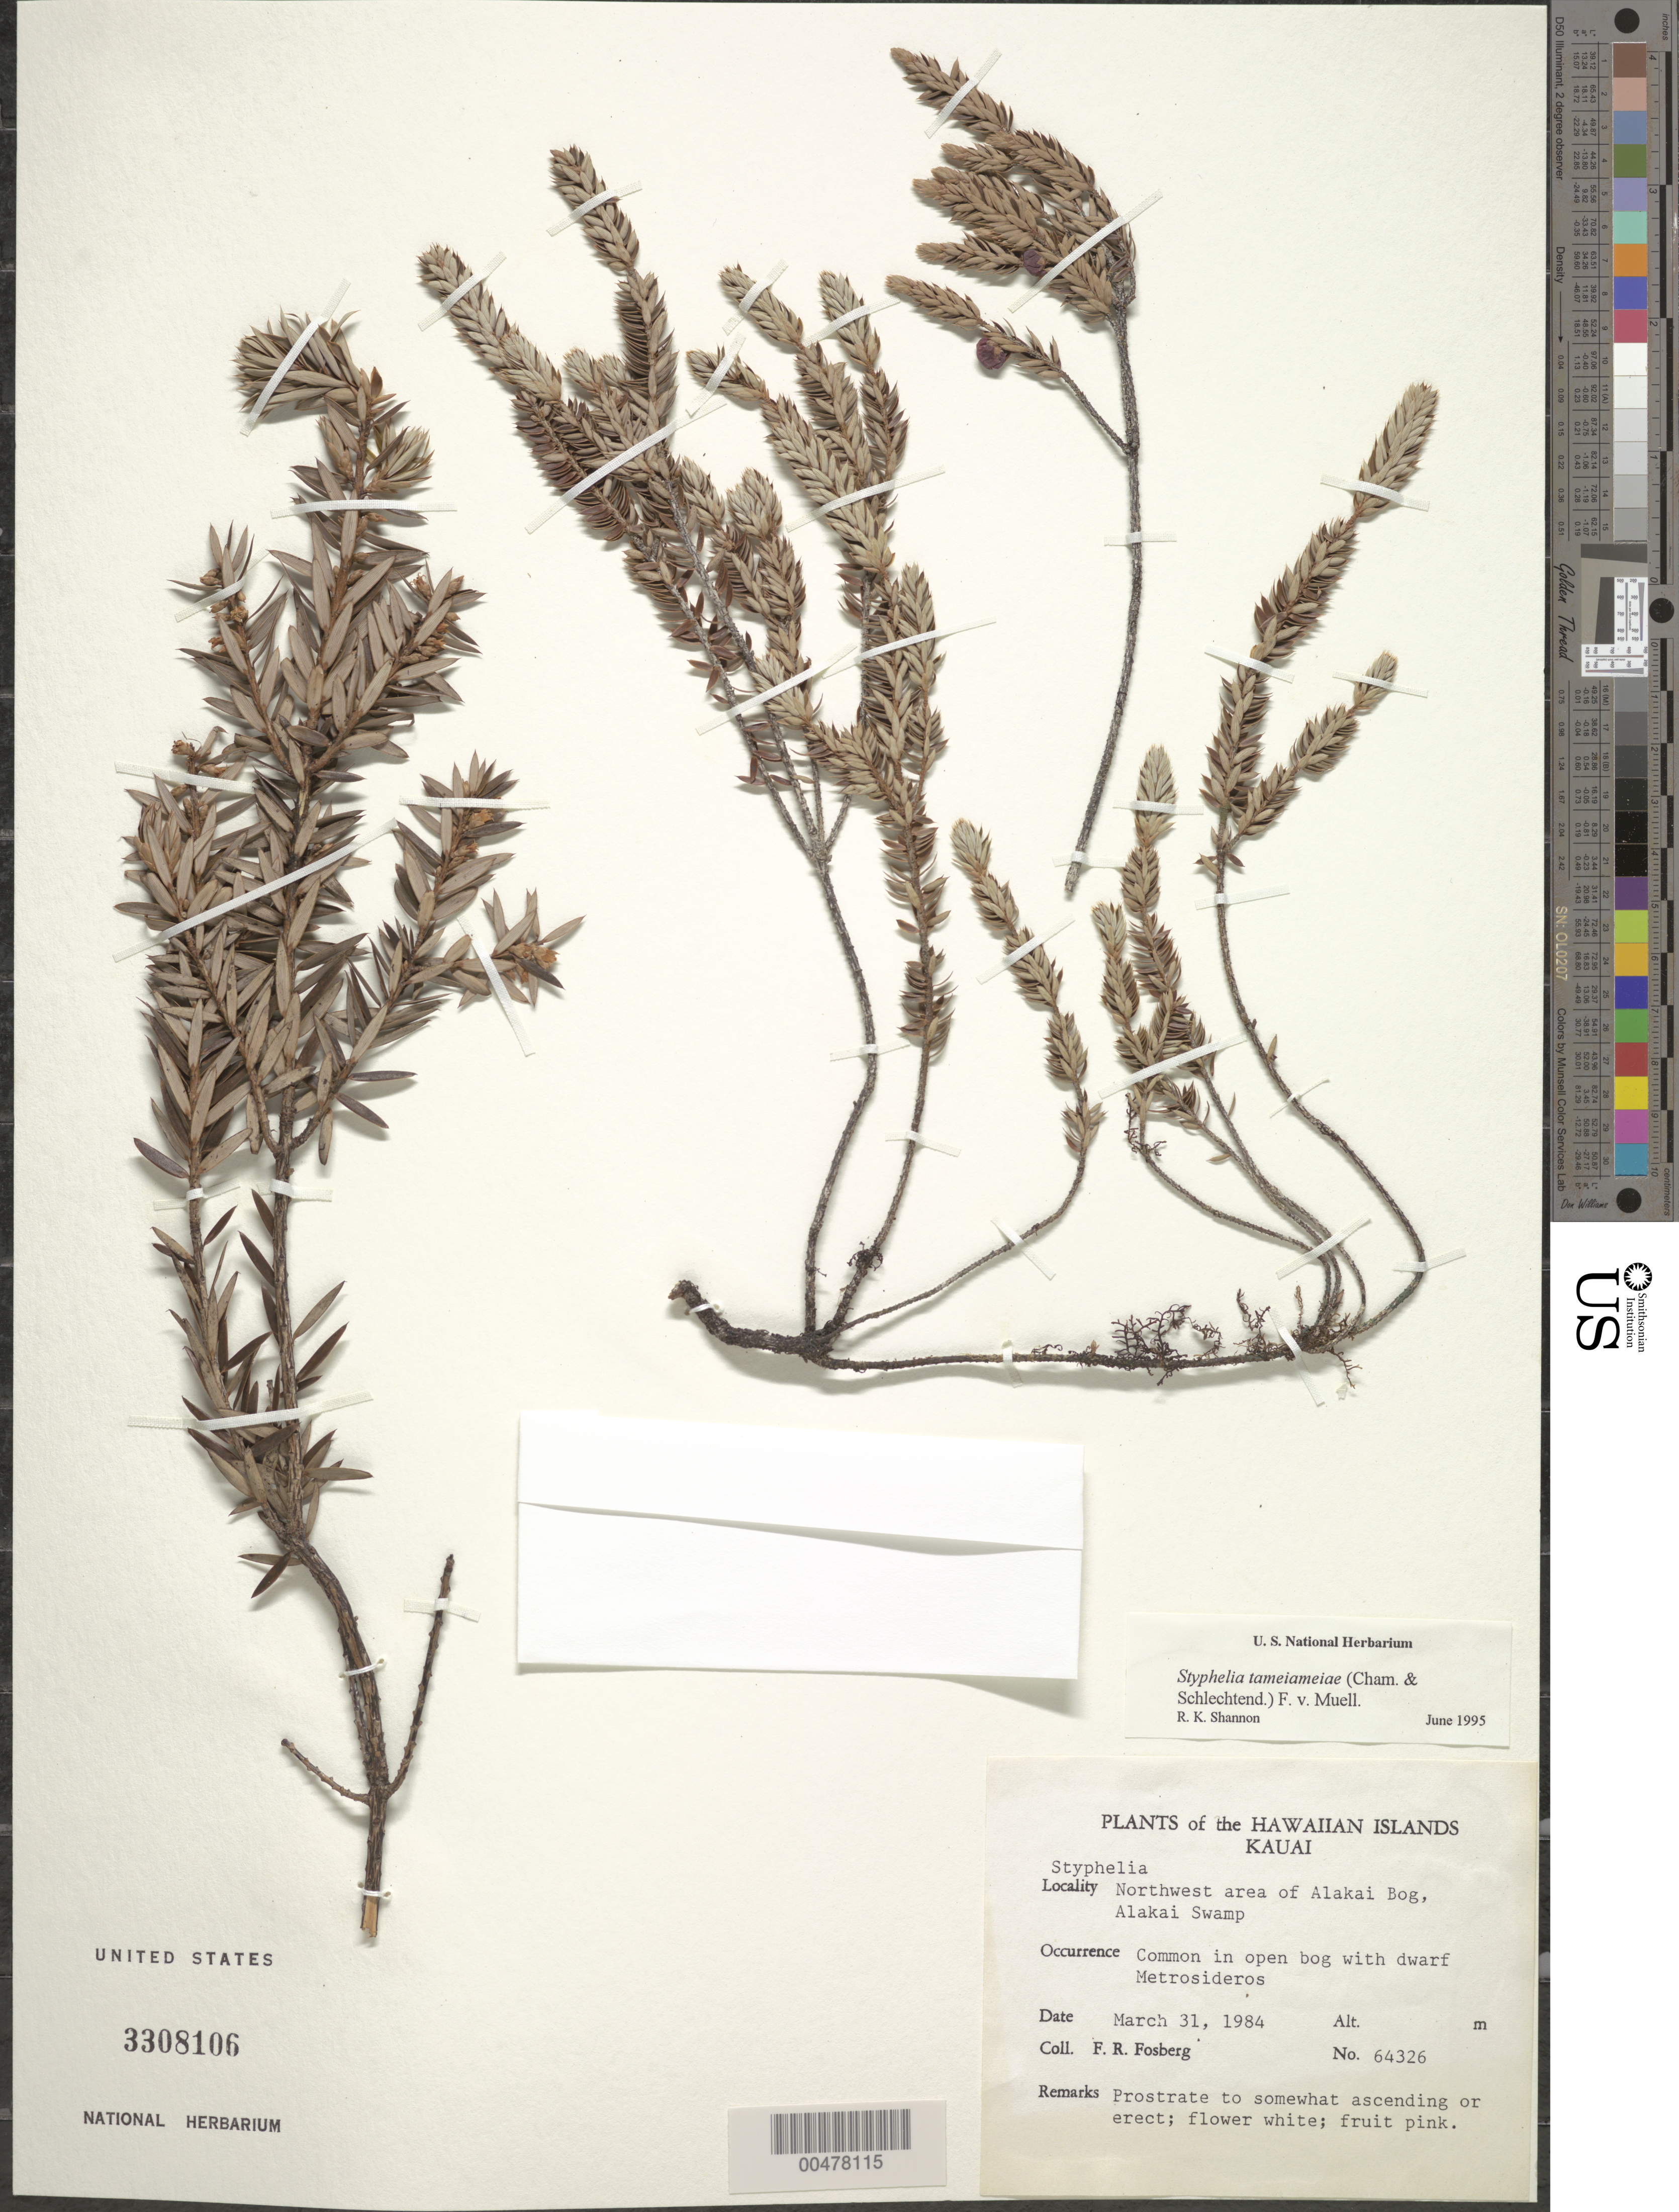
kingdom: Plantae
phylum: Tracheophyta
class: Magnoliopsida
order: Ericales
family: Ericaceae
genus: Leptecophylla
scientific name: Leptecophylla tameiameiae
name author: (Cham. & Schltdl.) C.M. Weiller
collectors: F. R. Fosberg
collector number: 64326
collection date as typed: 31 Mar 1984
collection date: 1984-03-31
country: United States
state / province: Hawaii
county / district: Kauai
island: Kaua'i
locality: NW area of Alakai Bog, Alakai Swamp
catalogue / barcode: US 3308106